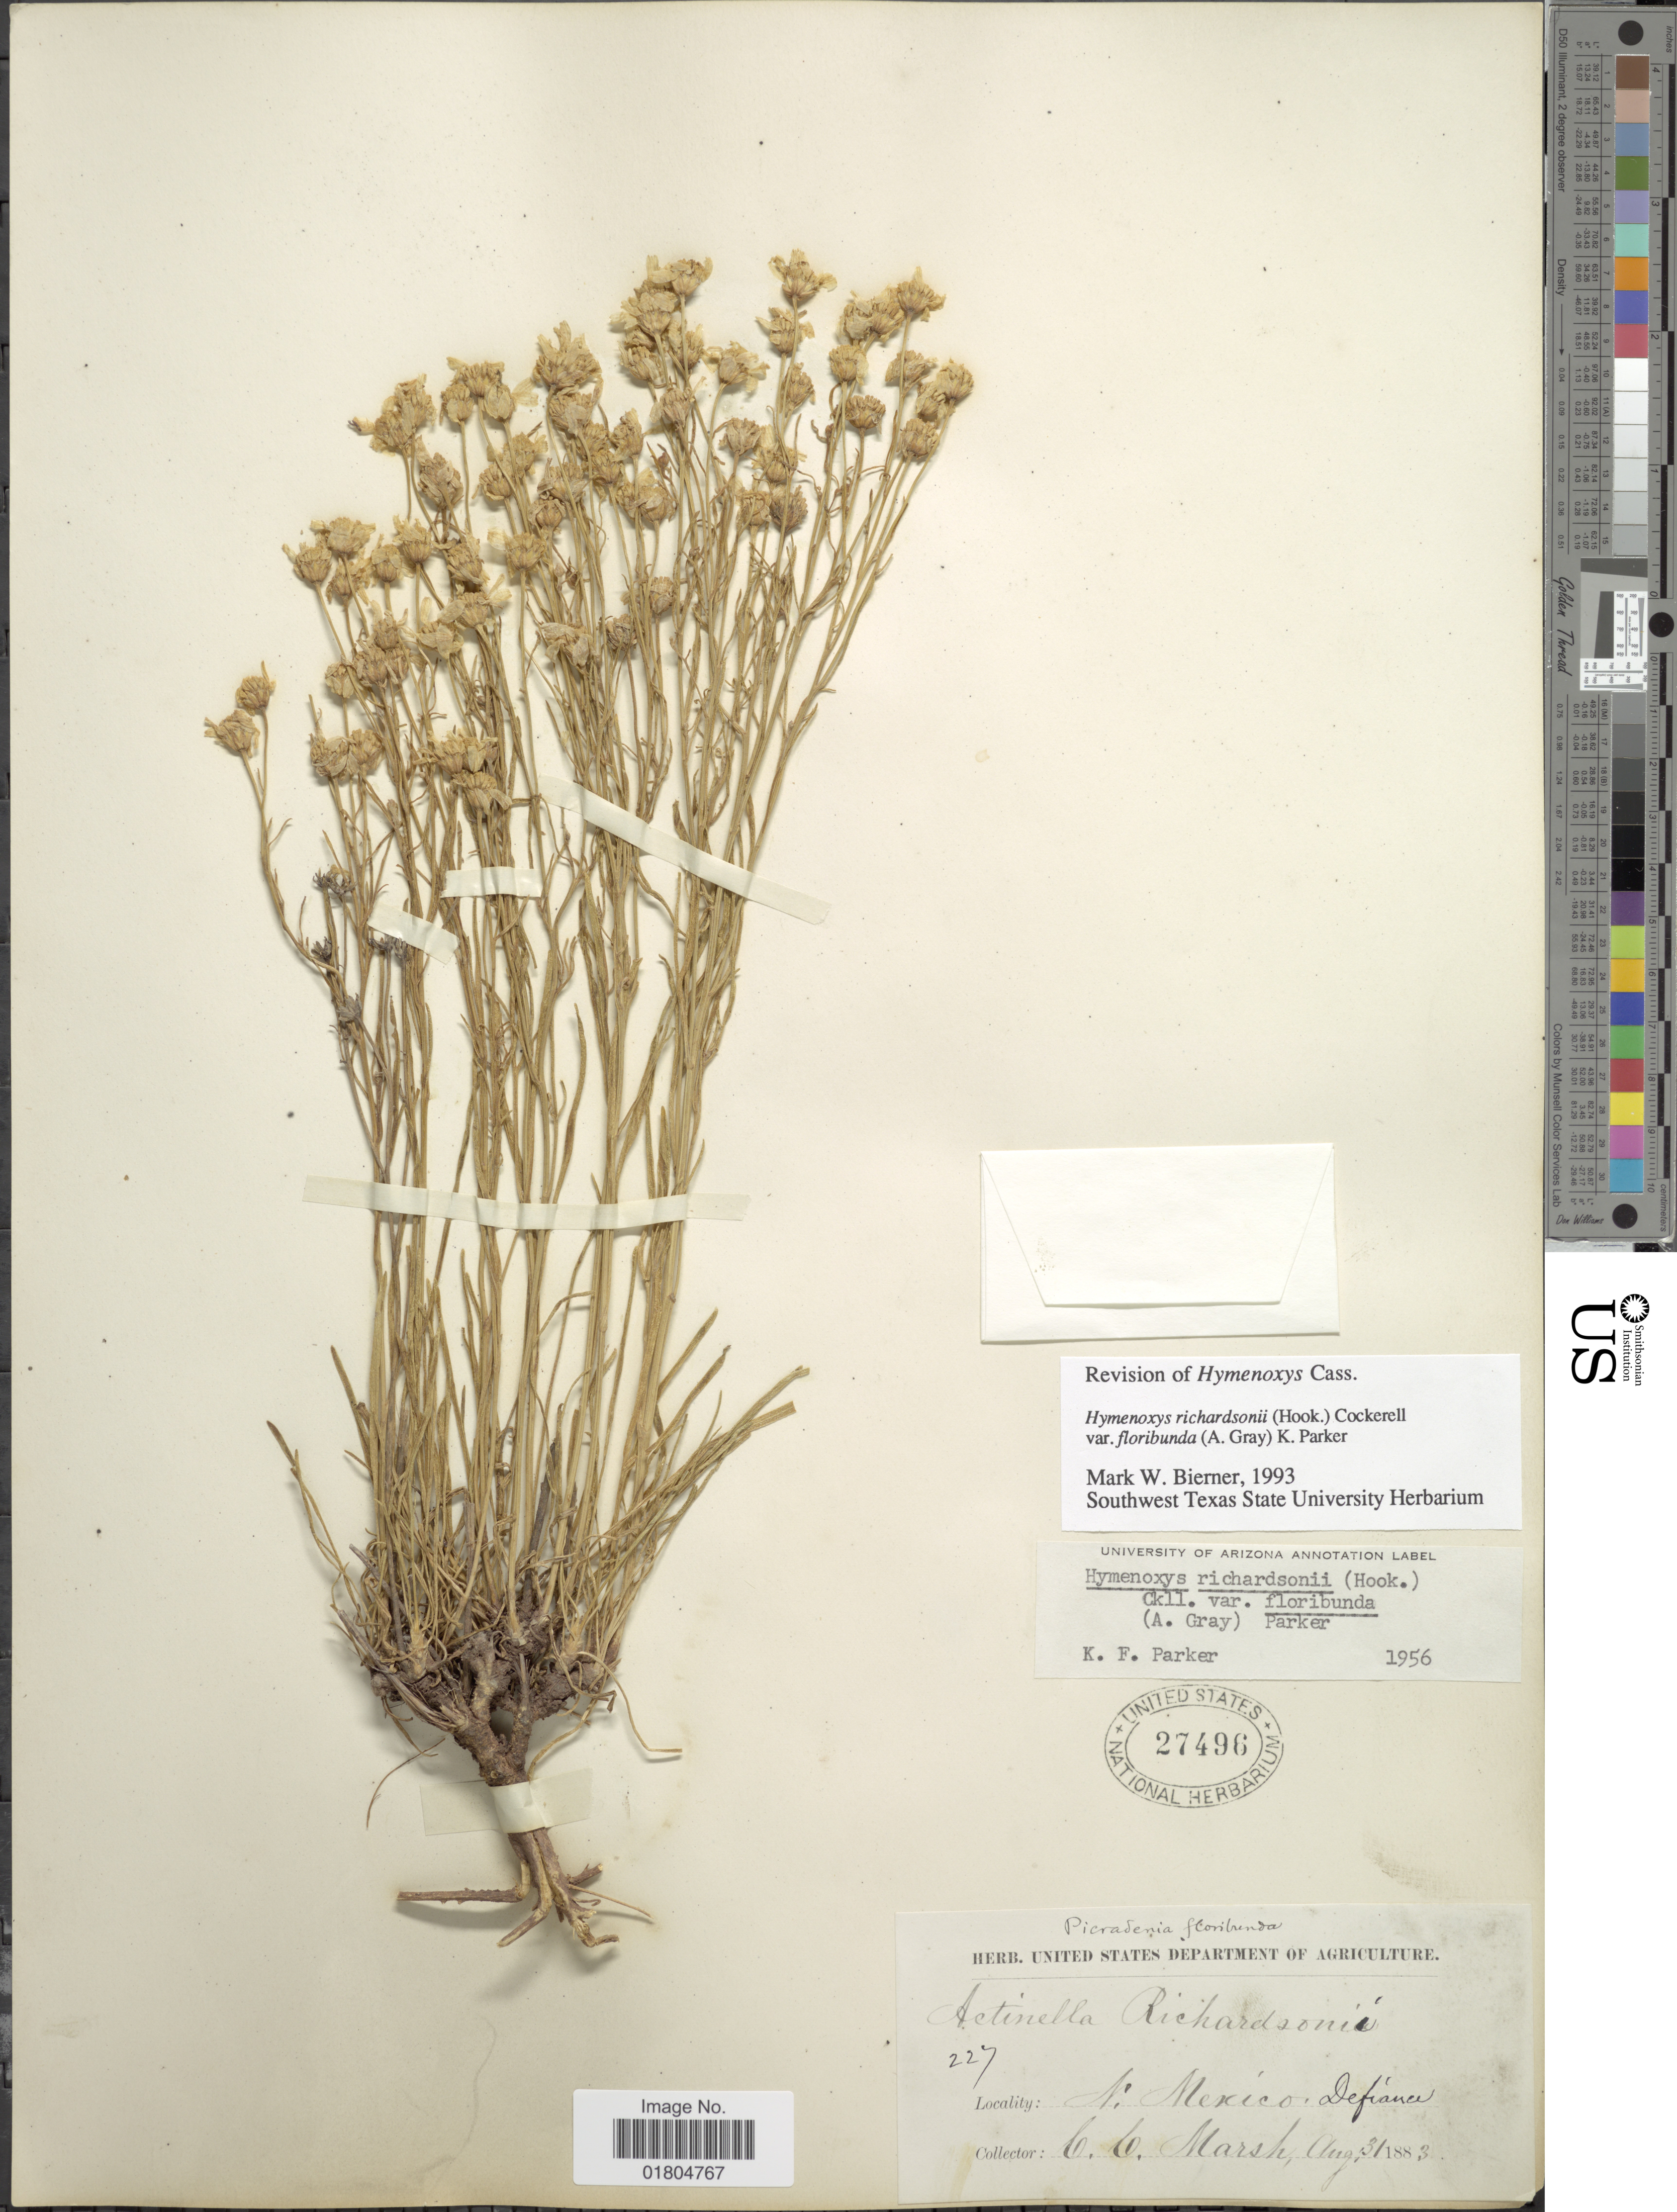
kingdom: Plantae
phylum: Tracheophyta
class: Magnoliopsida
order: Asterales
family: Asteraceae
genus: Hymenoxys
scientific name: Hymenoxys richardsonii var. floribunda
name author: (A. Gray) K.F. Parker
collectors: C. C. Marsh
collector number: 227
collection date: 1883-08-31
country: United States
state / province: New Mexico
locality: Defiance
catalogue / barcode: US 27496